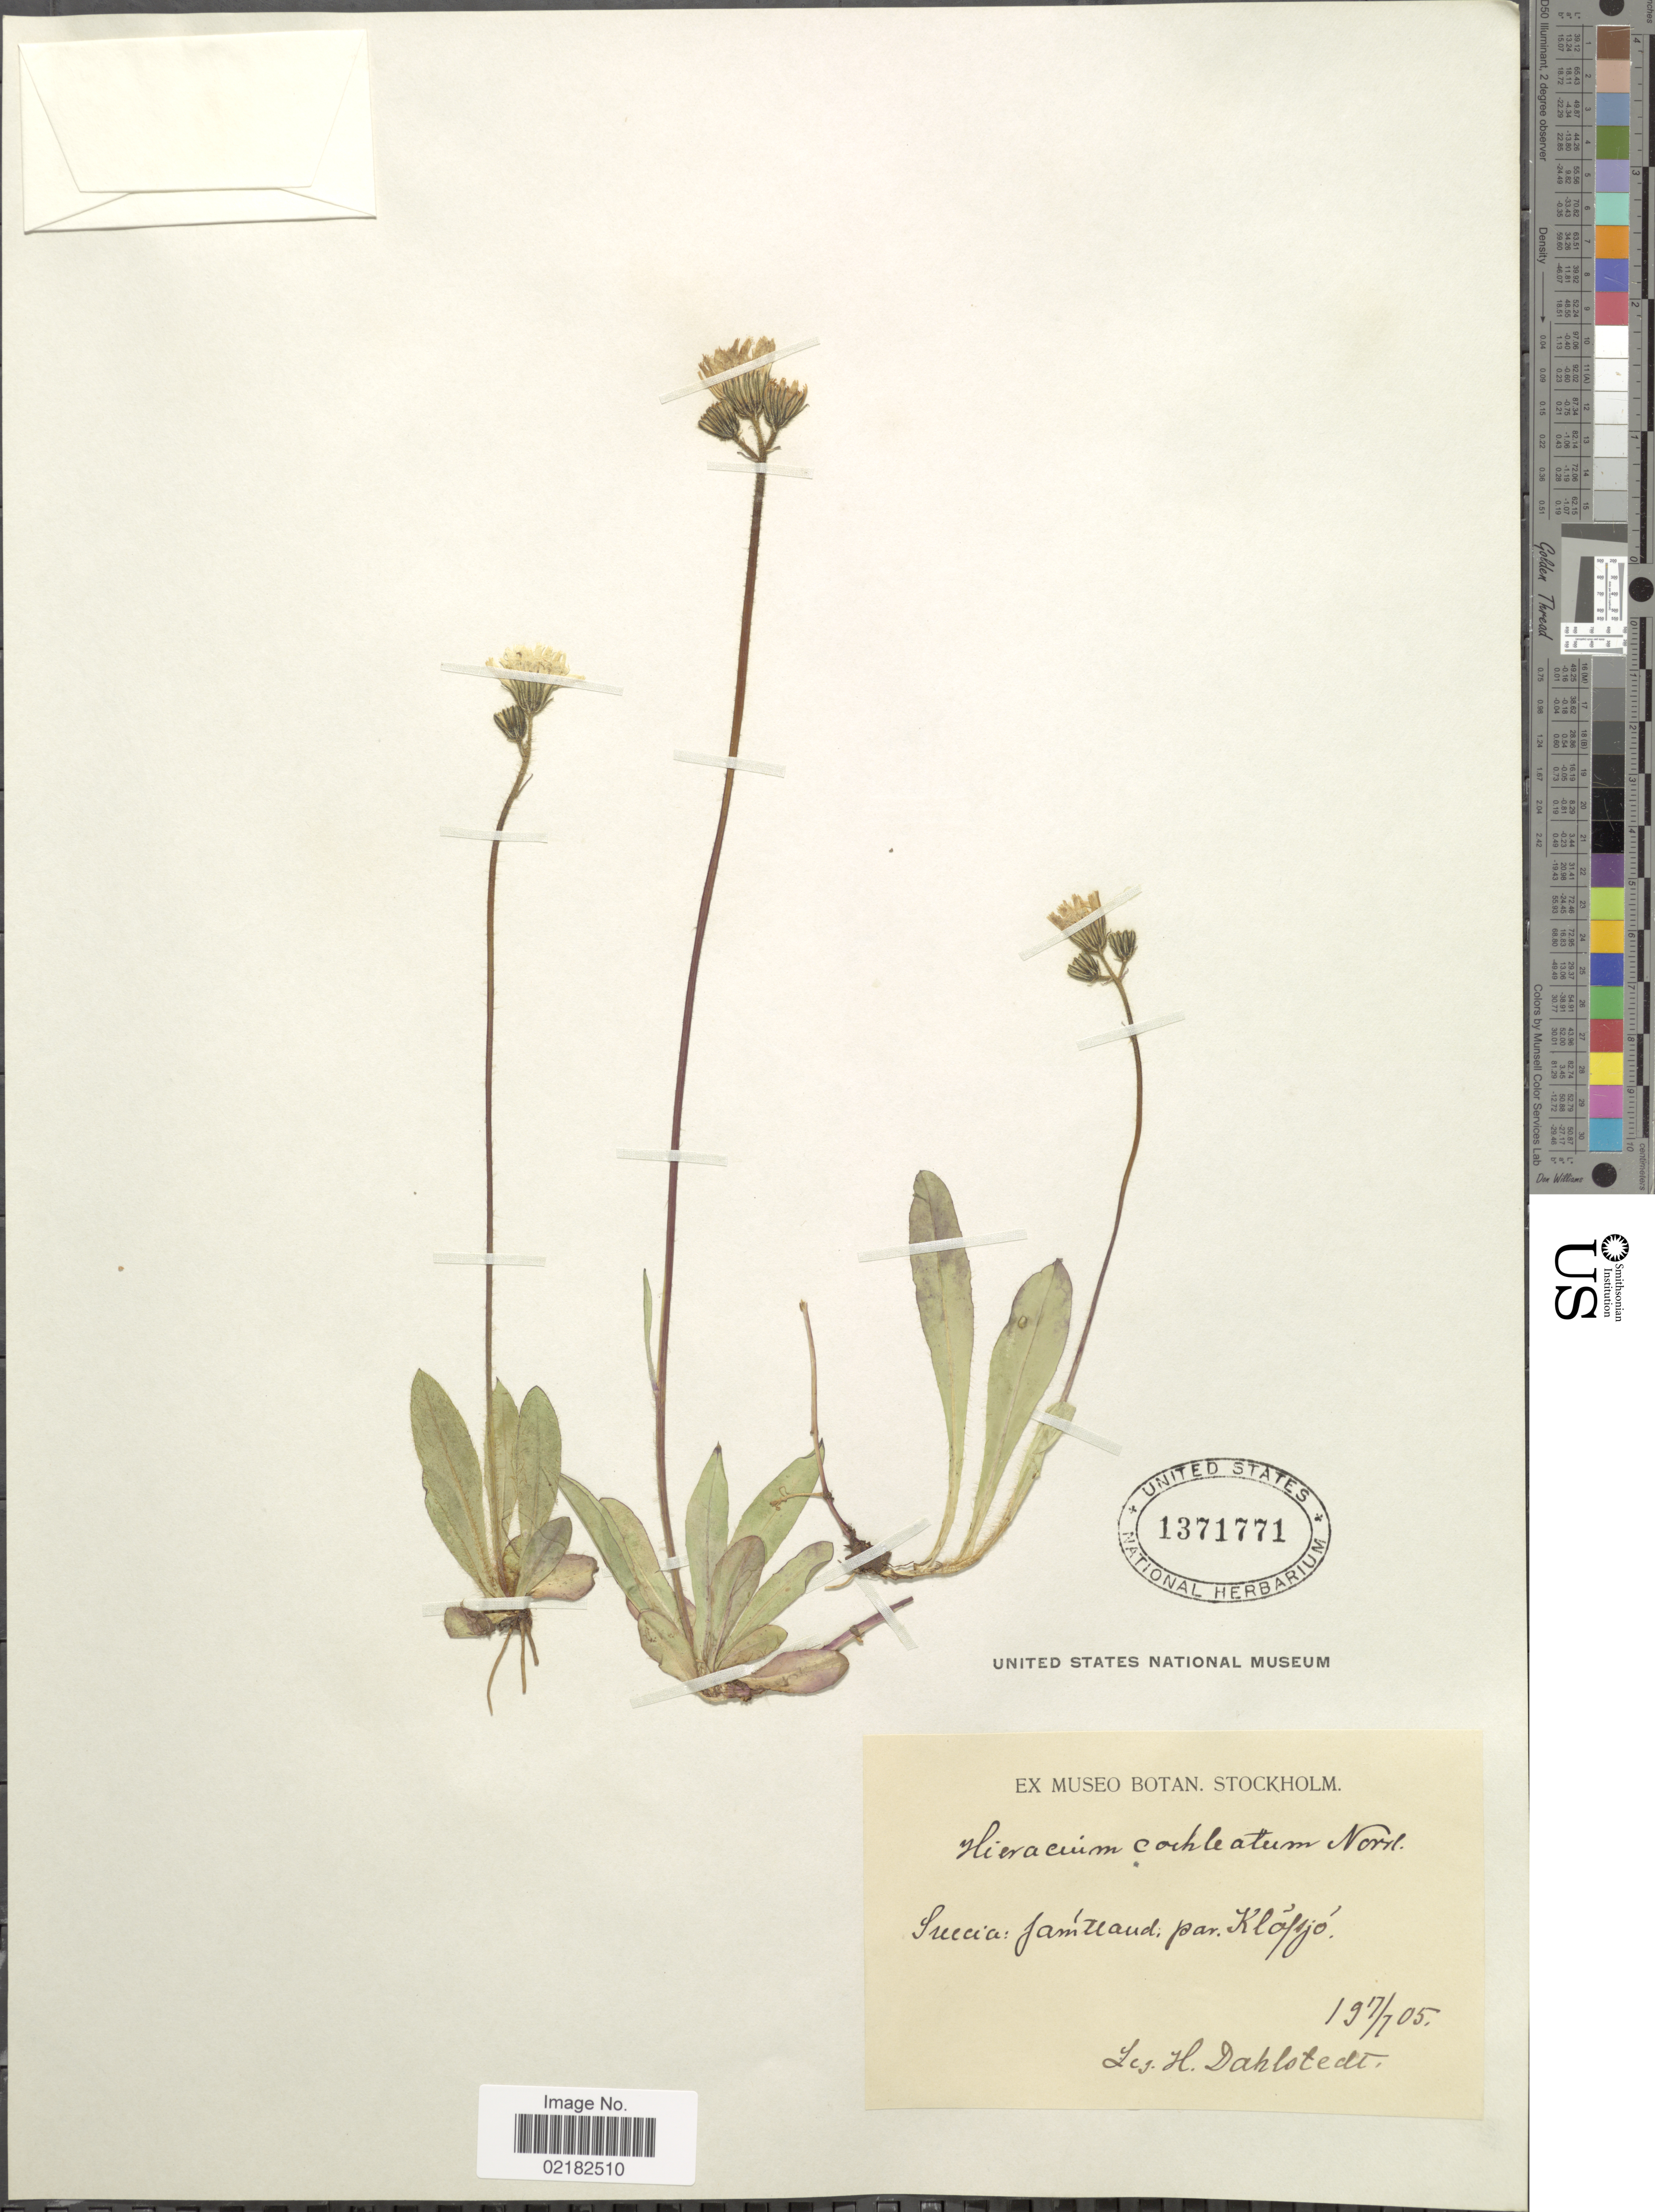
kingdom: Plantae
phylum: Tracheophyta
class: Magnoliopsida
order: Asterales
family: Asteraceae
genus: Hieracium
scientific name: Hieracium cochleatum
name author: Norrlin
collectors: H. G. Dahlstedt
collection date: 1905-07-17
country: Sweden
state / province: Jämtland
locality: Suecia, Jamtland, par. Klafsjo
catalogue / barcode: US 1371771